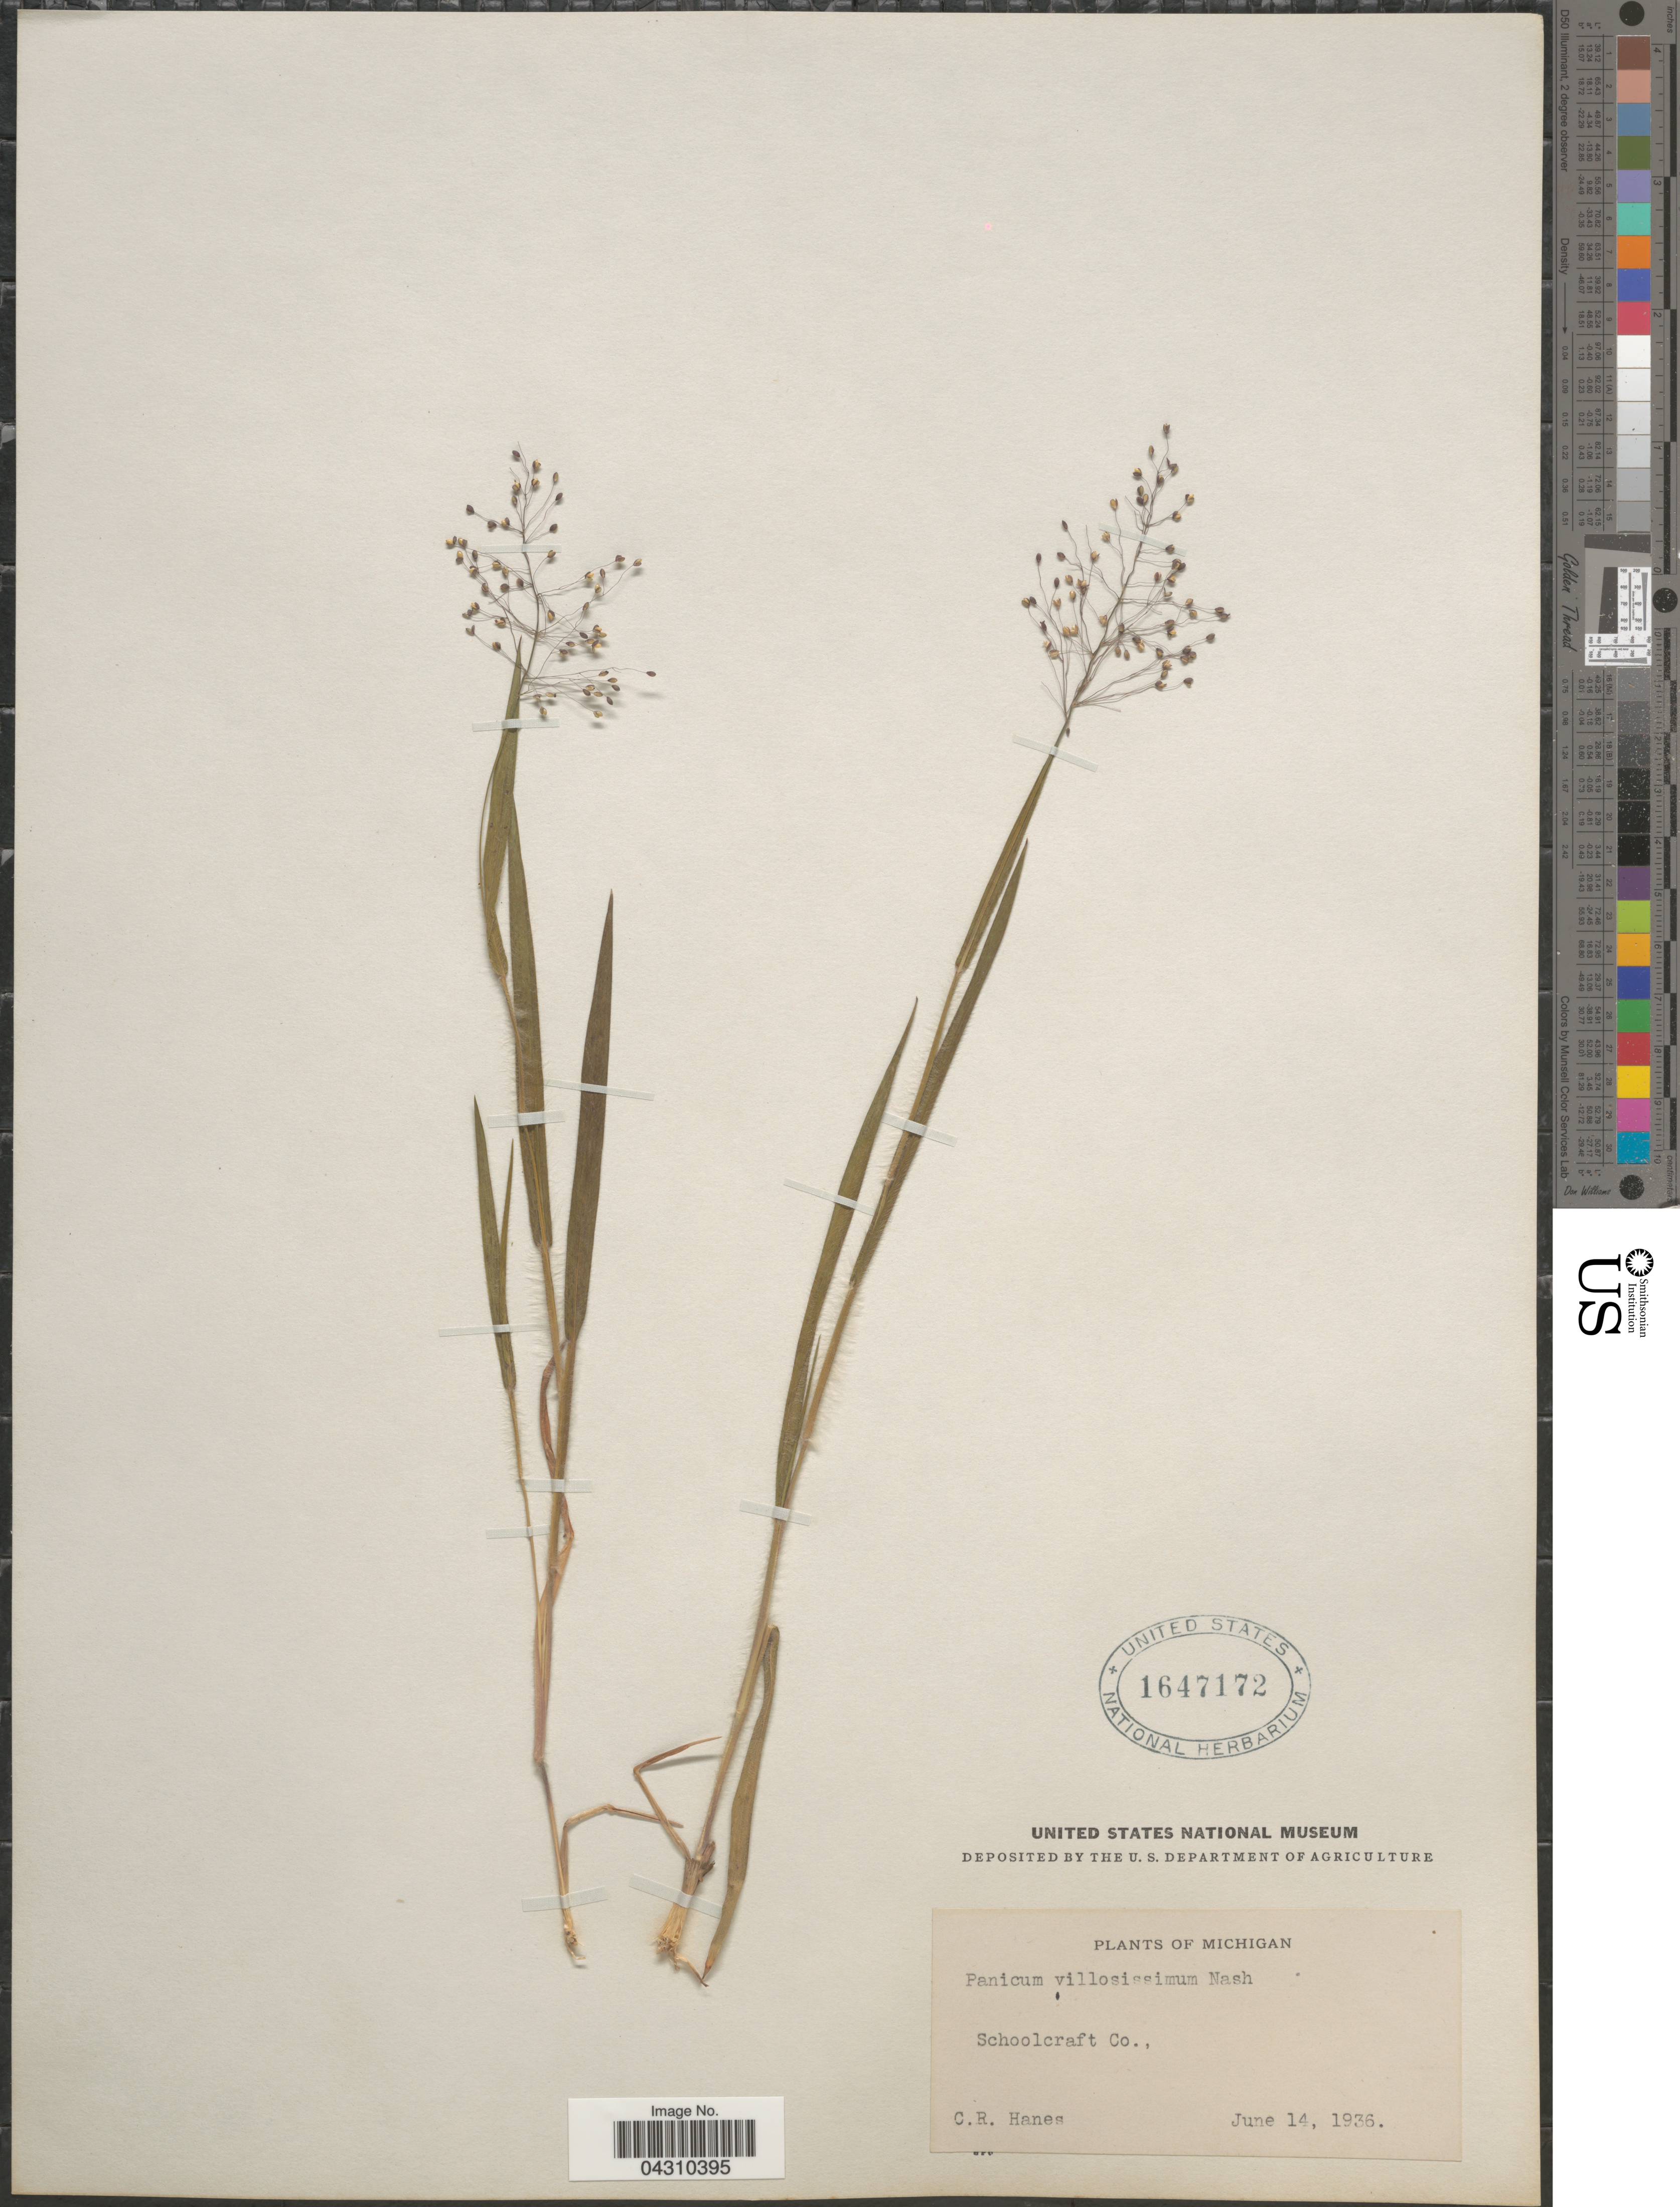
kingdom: Plantae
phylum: Tracheophyta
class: Liliopsida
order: Poales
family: Poaceae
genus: Dichanthelium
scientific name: Dichanthelium acuminatum var. acuminatum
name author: (Sw.) Gould & C.A. Clark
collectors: C. Hanes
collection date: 1936-06-14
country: United States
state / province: Michigan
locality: Schoolcraft Co.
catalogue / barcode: US 1647172